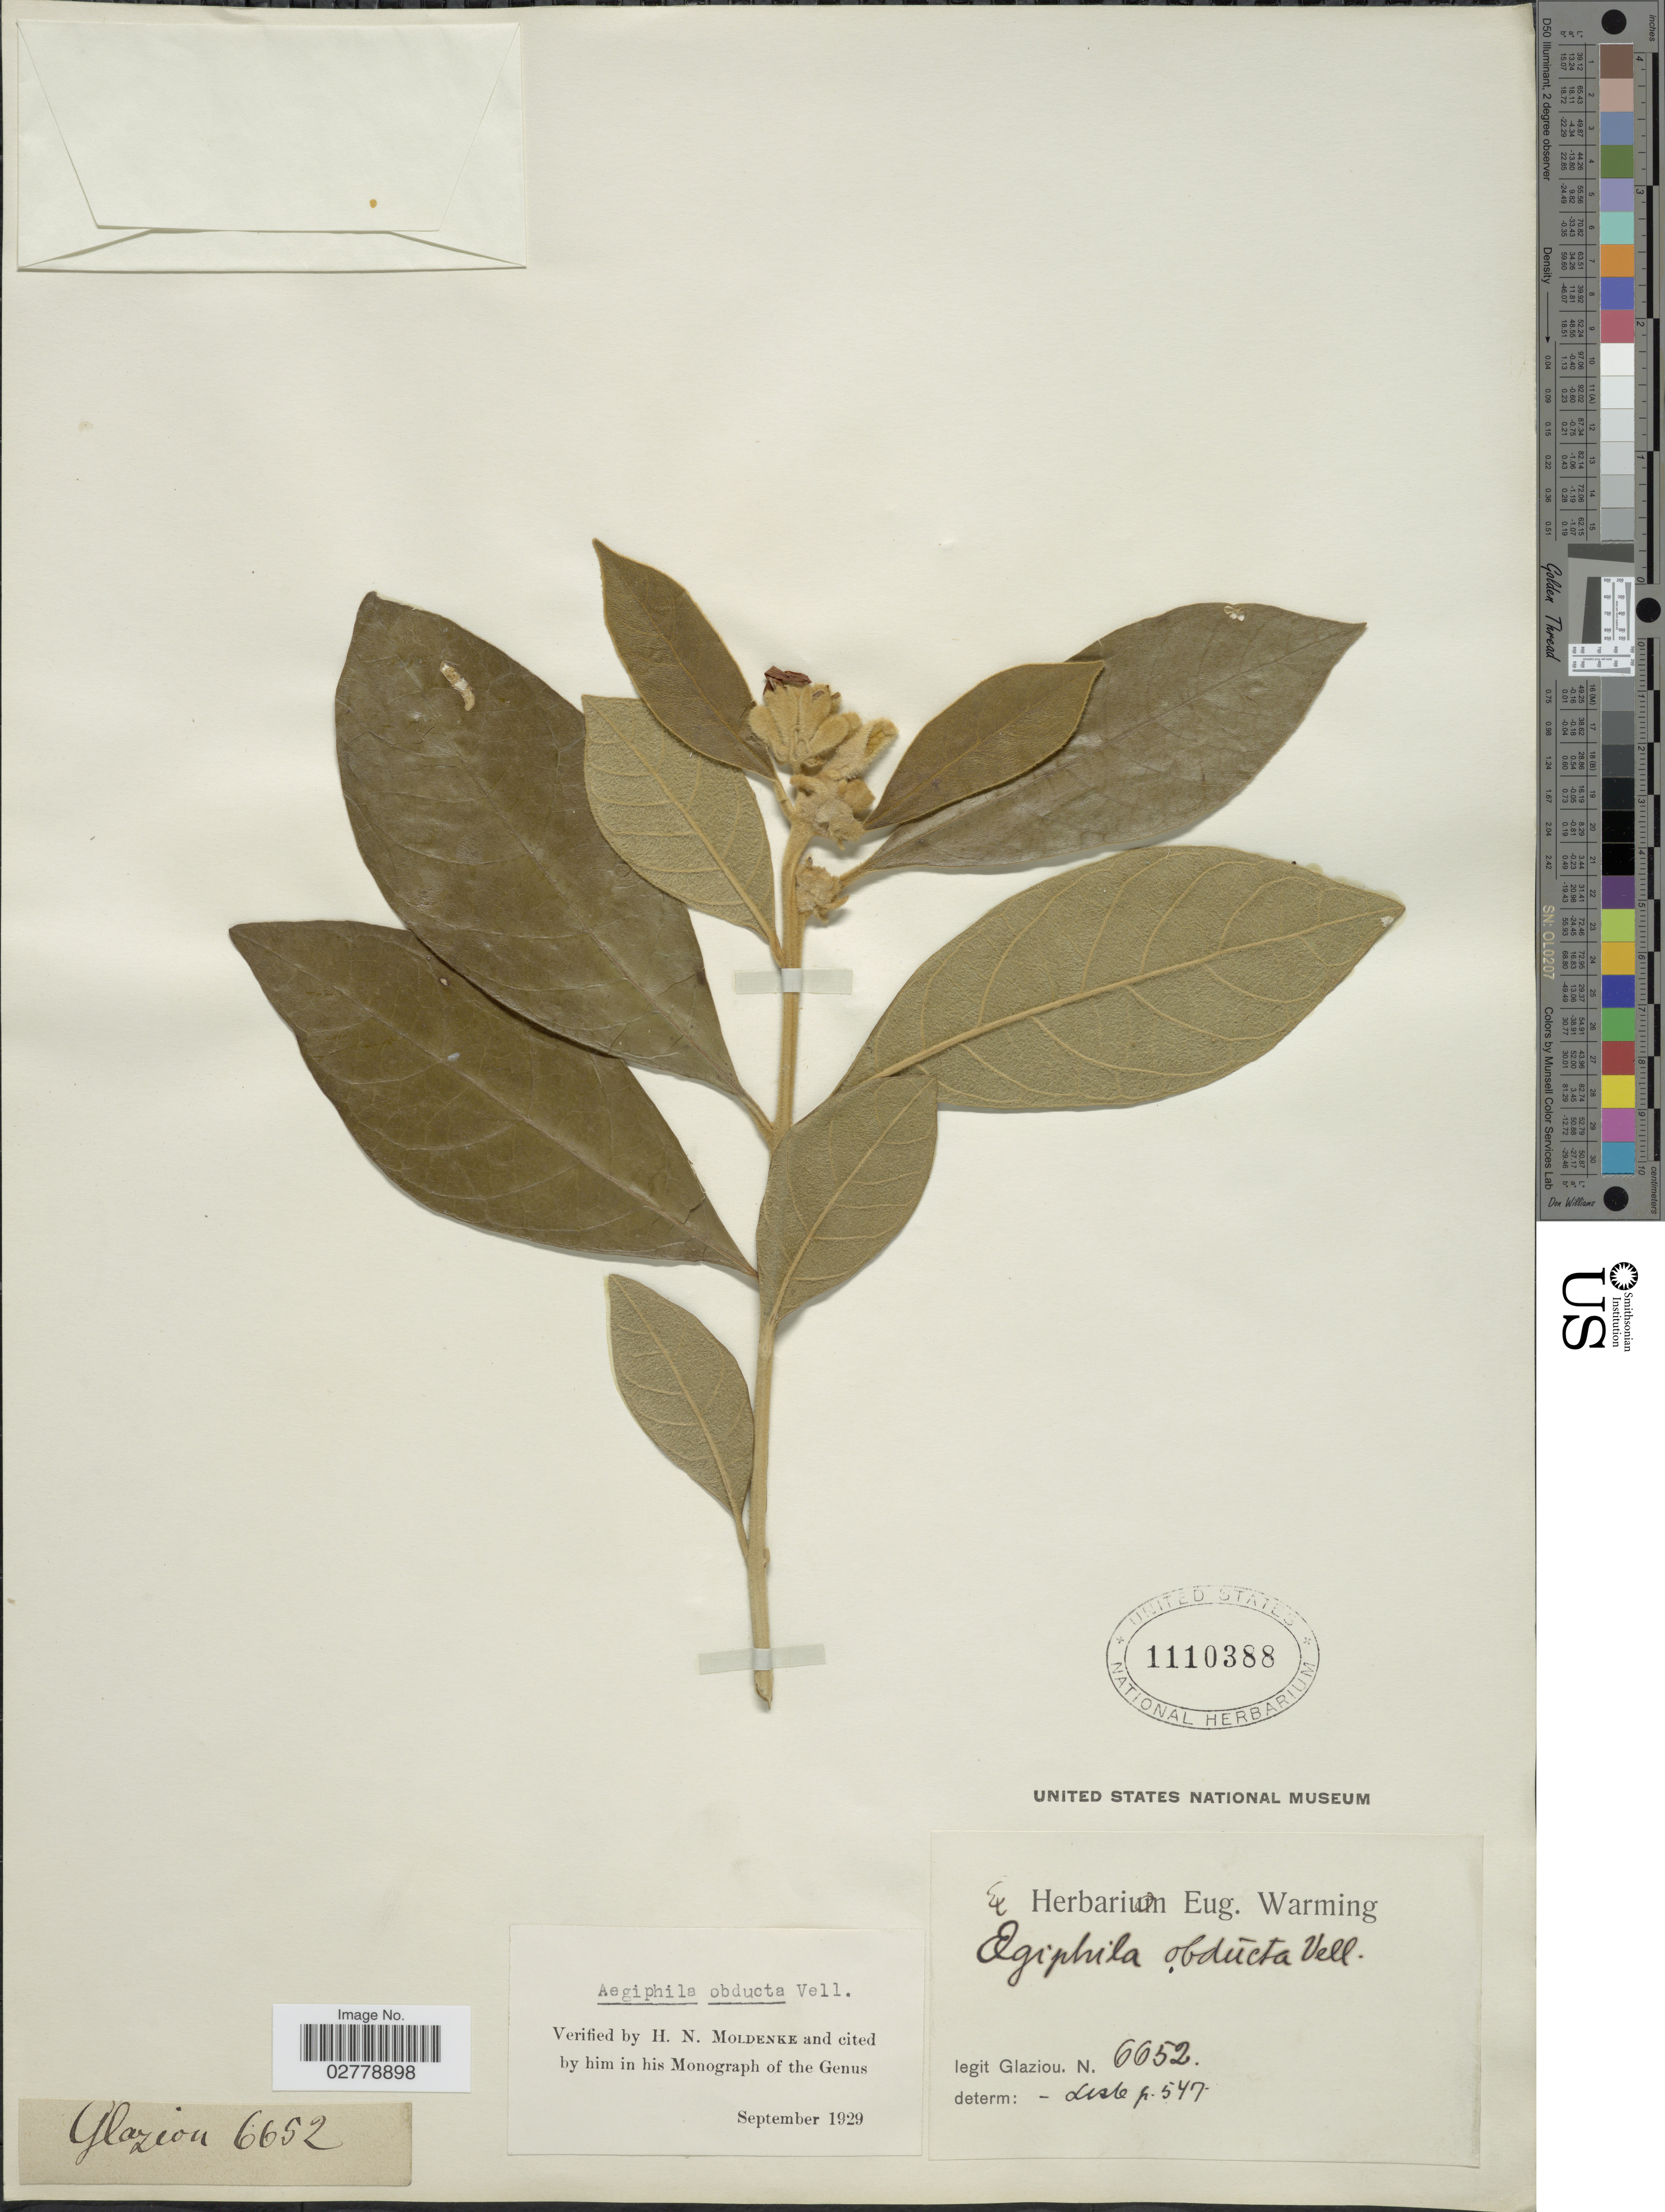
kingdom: Plantae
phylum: Tracheophyta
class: Magnoliopsida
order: Lamiales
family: Lamiaceae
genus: Aegiphila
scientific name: Aegiphila obducta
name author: Vell.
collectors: Glaziou, --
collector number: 6652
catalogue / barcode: US 1110388